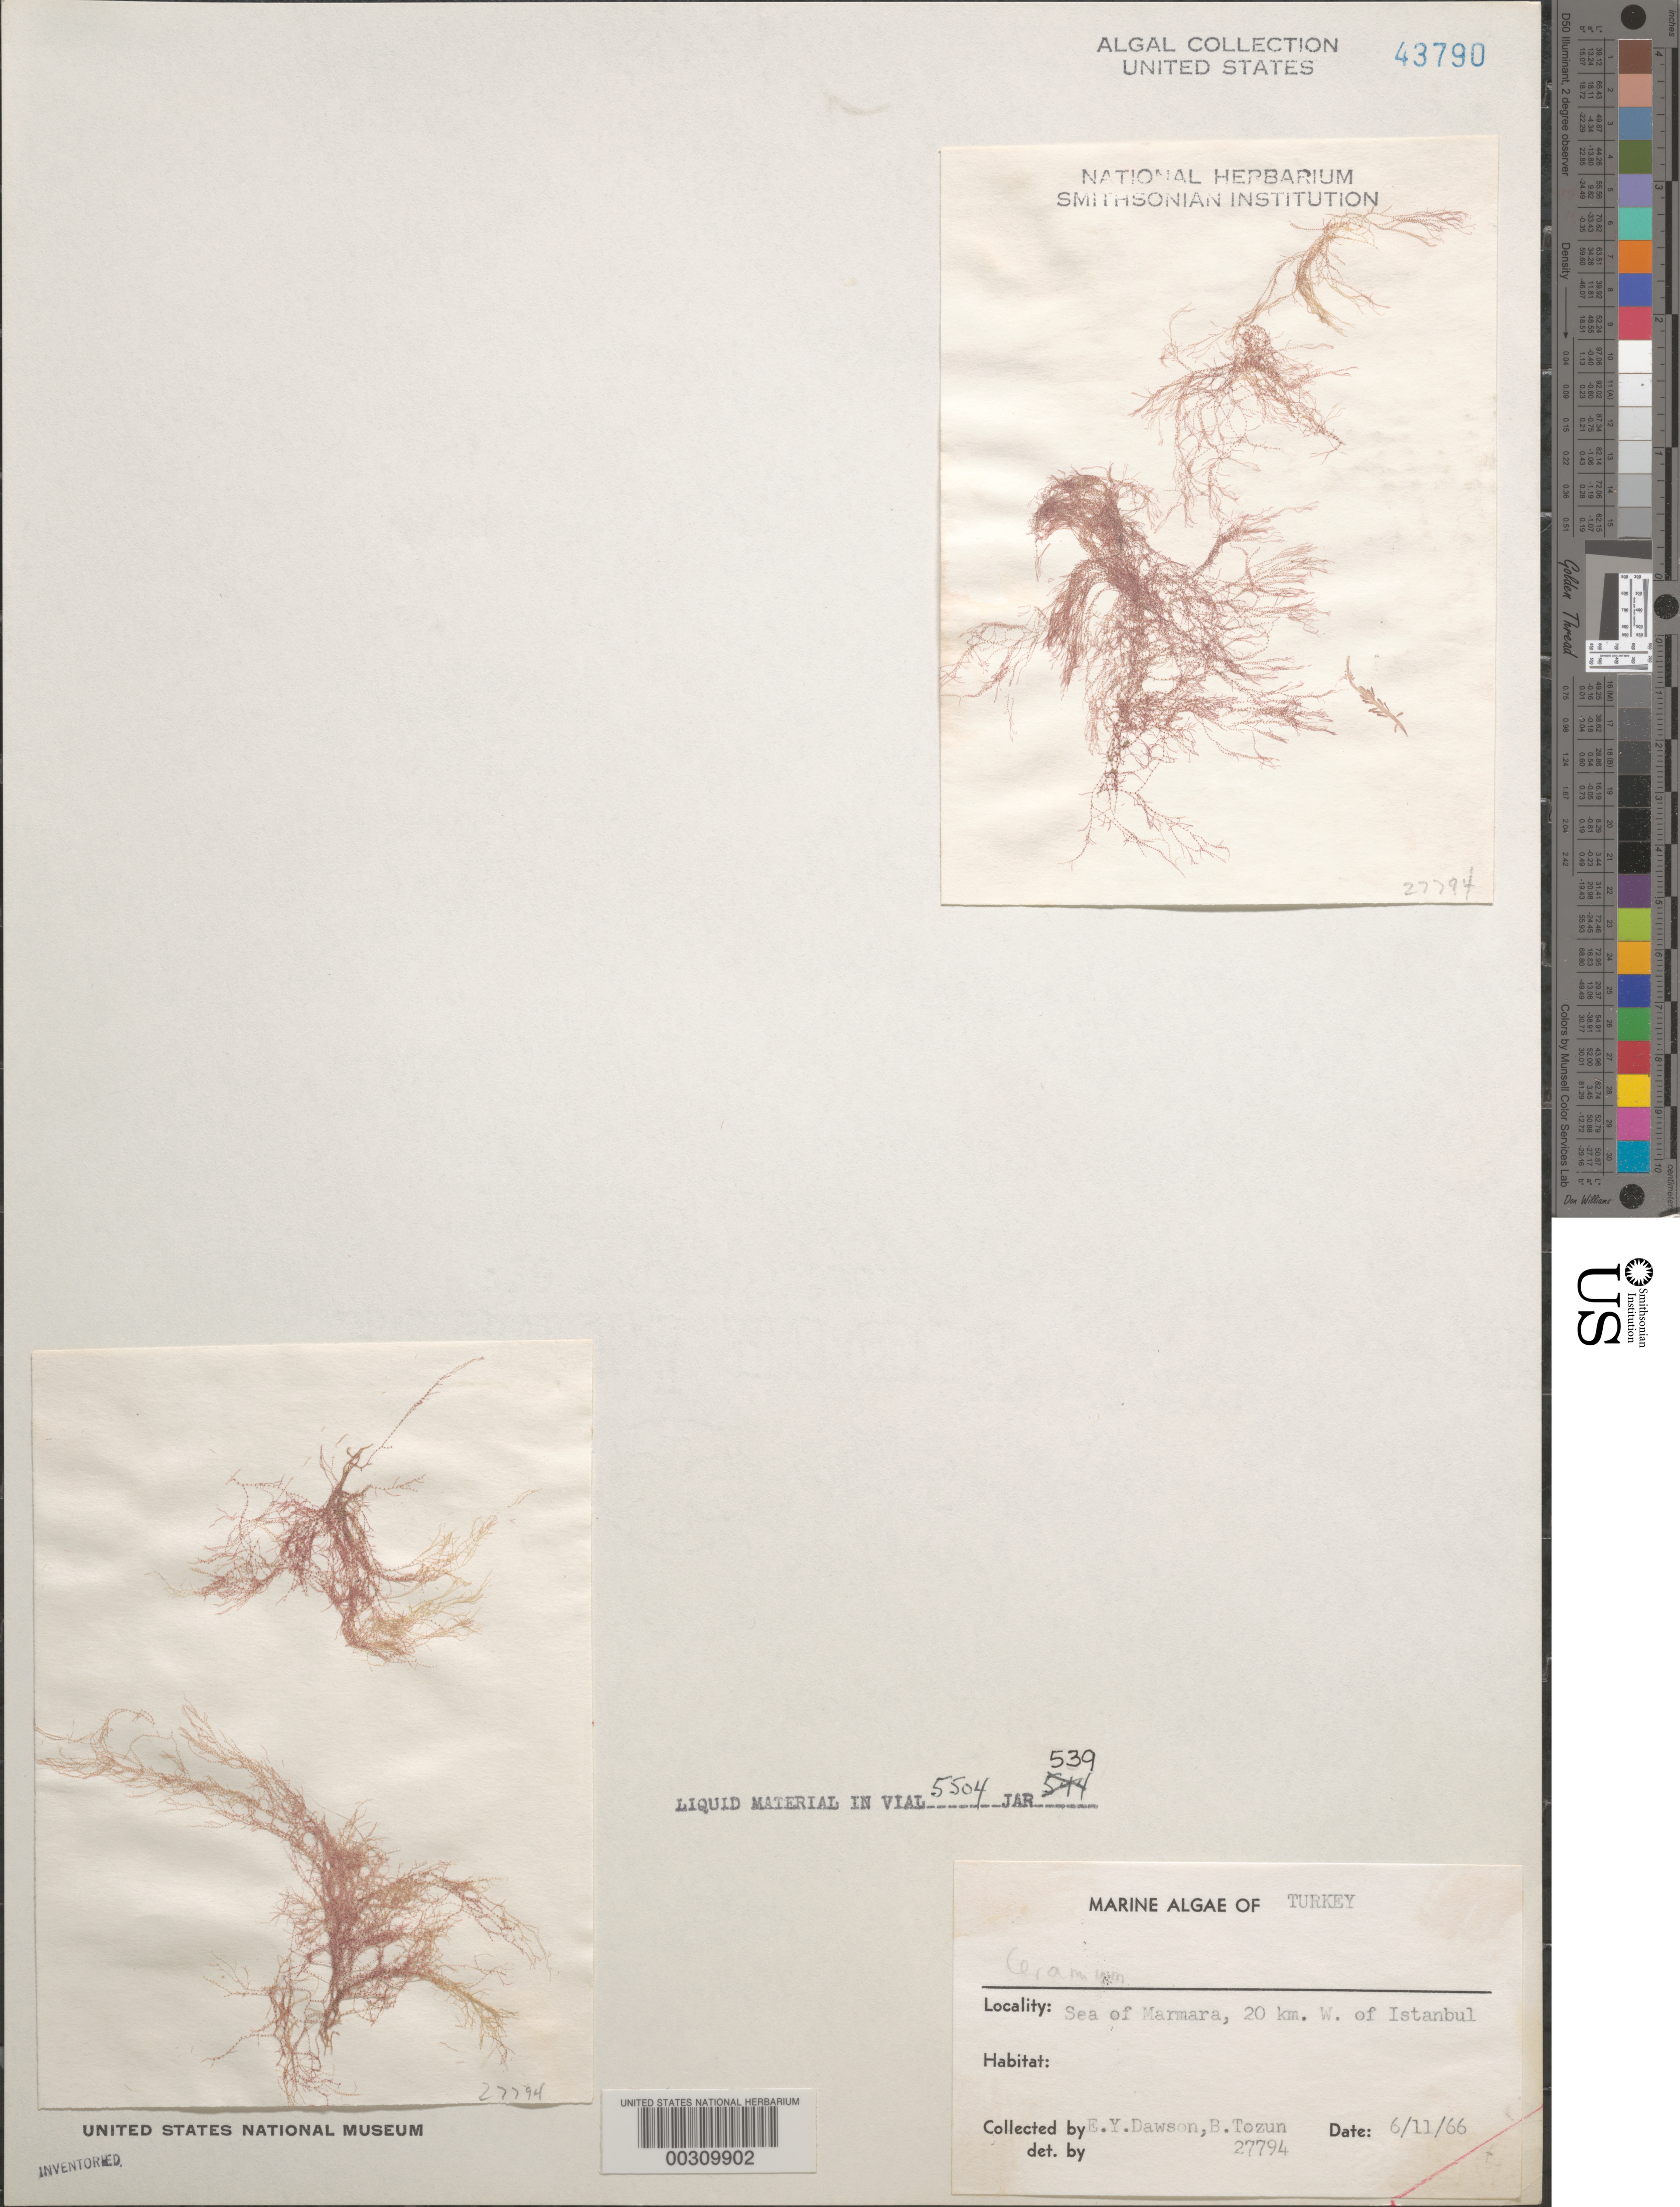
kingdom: Plantae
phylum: Rhodophyta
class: Florideophyceae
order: Ceramiales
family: Ceramiaceae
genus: Ceramium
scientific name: Ceramium sp.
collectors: E. Y. Dawson & B. Tozun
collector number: EYD 27794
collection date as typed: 11 Jun 1966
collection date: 1966-06-11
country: Turkey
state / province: Istanbul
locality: Sea of Marmara, 20 km west of Istanbul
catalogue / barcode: US 43790